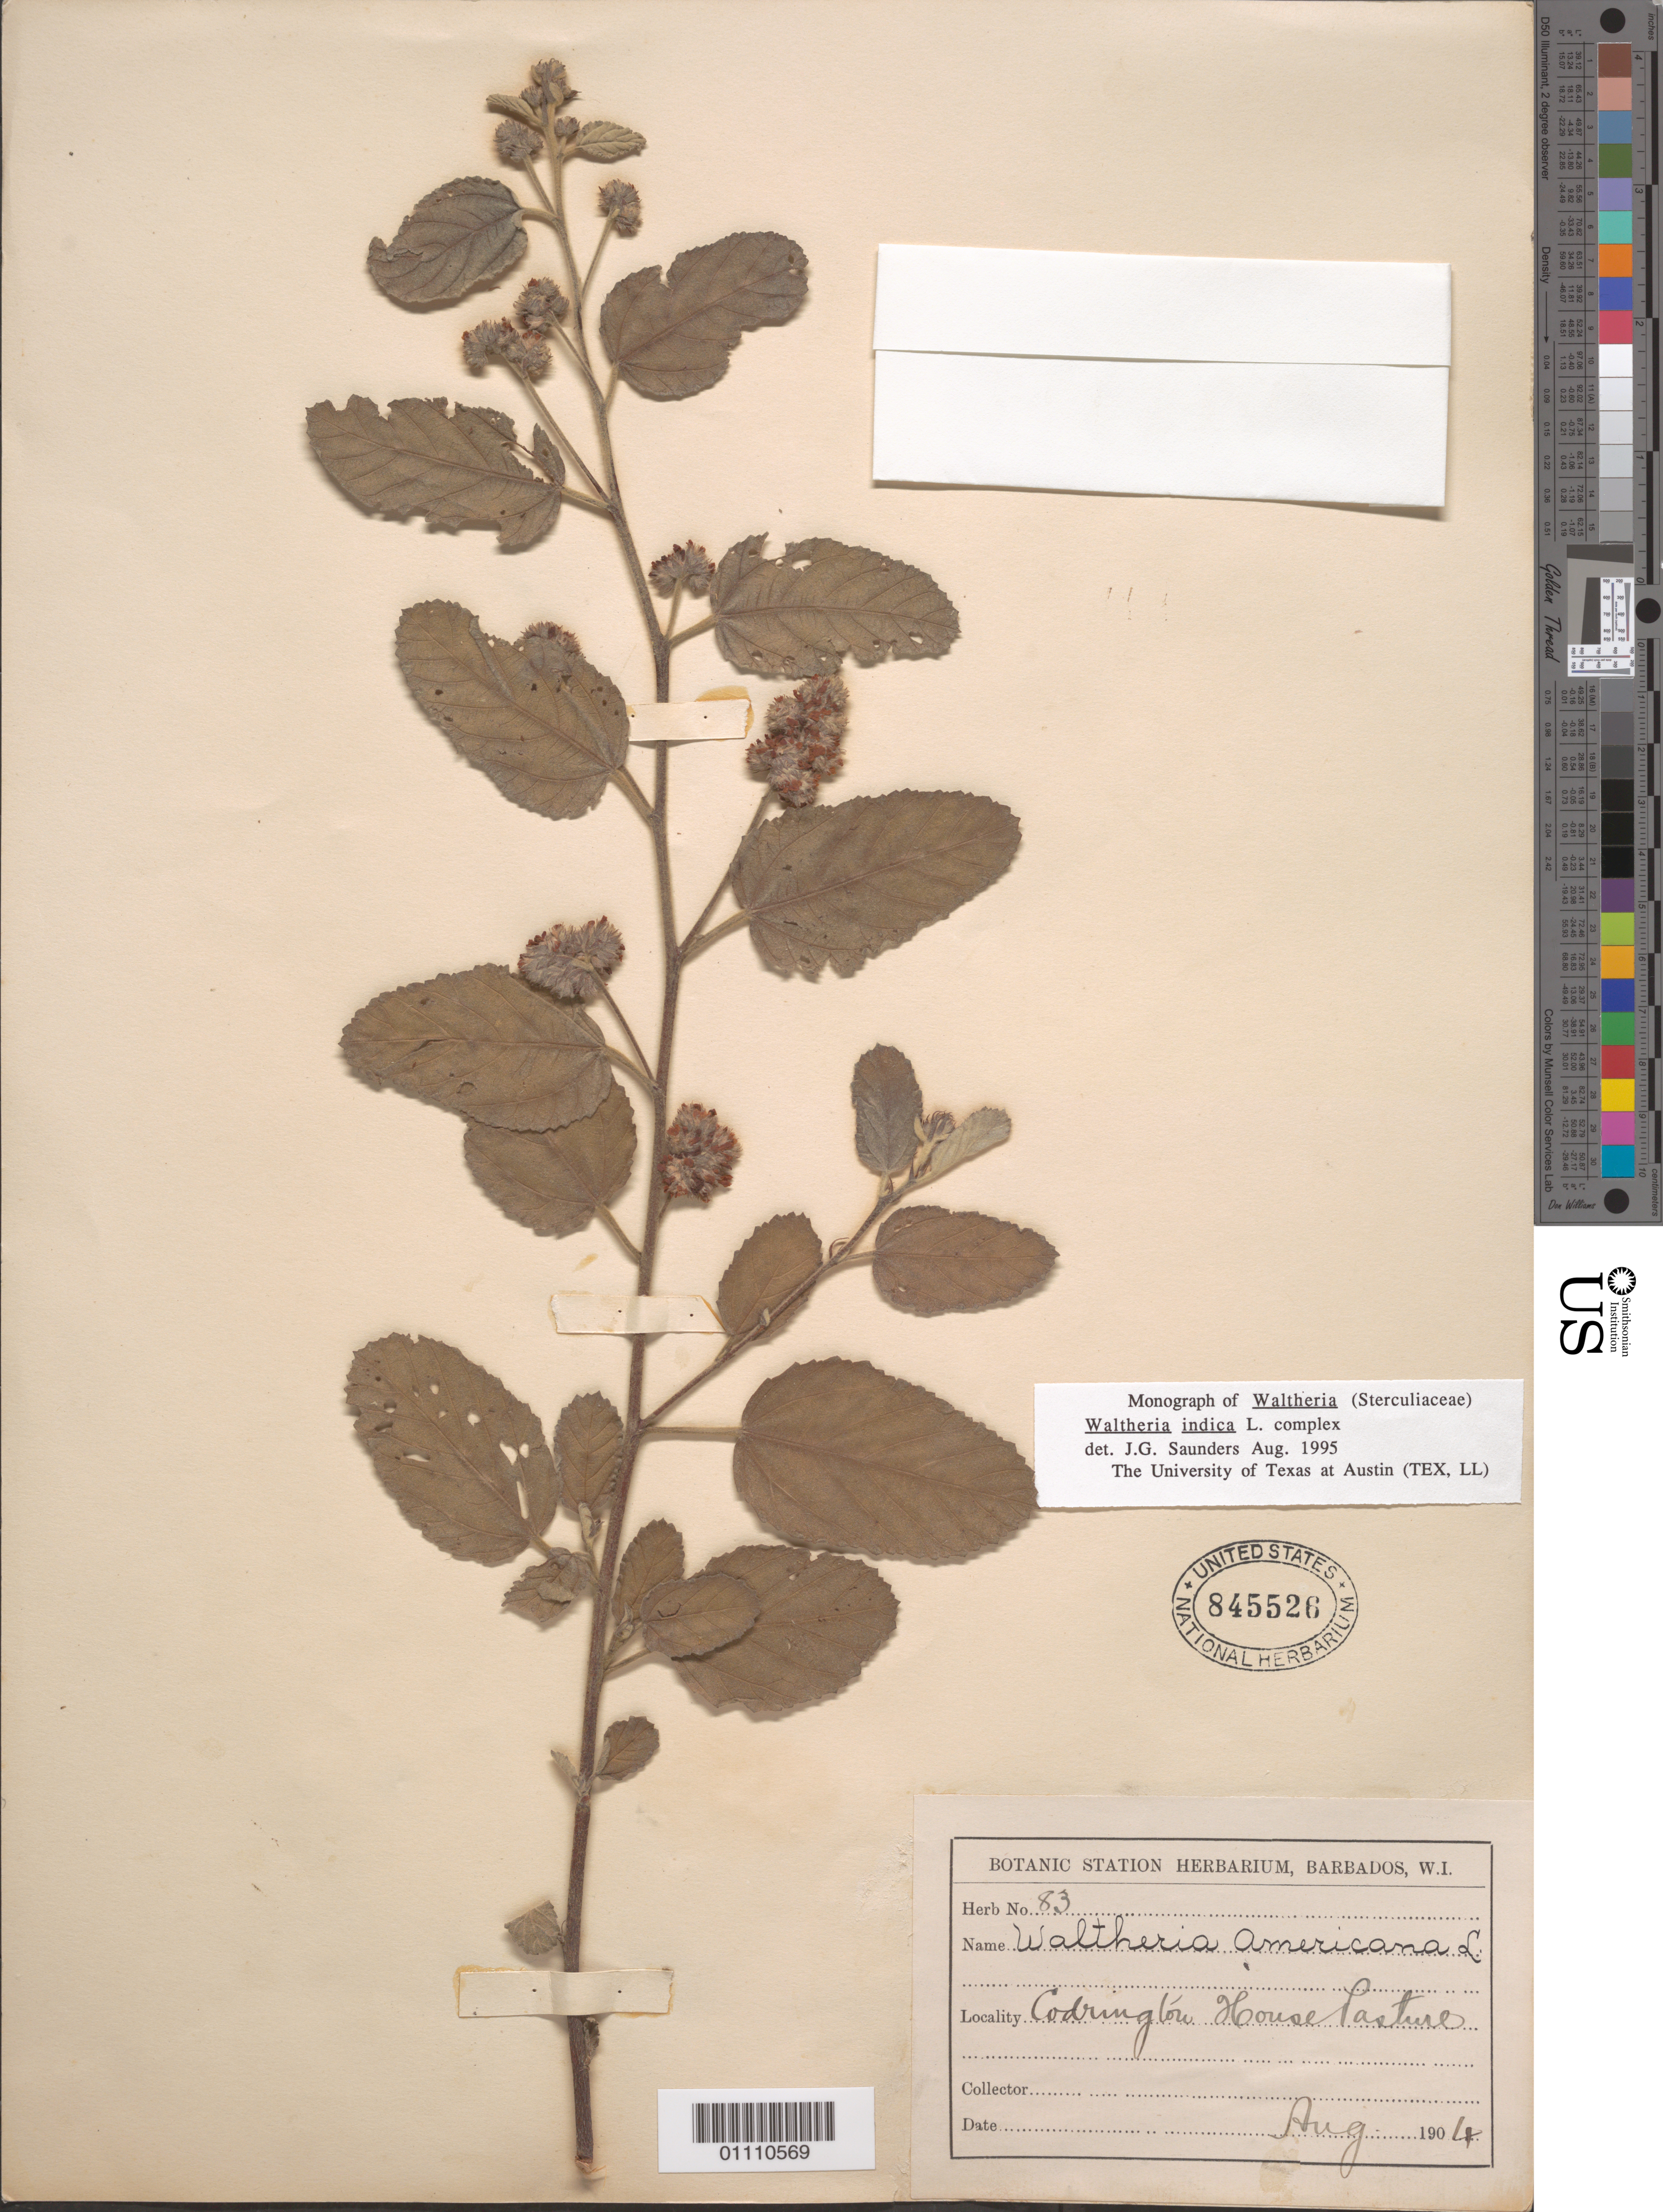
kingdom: Plantae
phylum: Tracheophyta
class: Magnoliopsida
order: Malvales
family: Malvaceae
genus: Waltheria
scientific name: Waltheria indica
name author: L.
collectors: ex herb. Bot. Sta. Barbados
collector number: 83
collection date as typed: Aug 1904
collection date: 1904-08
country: Barbados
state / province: Saint John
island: Barbados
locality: Codrington House Pasture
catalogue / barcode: US 845526